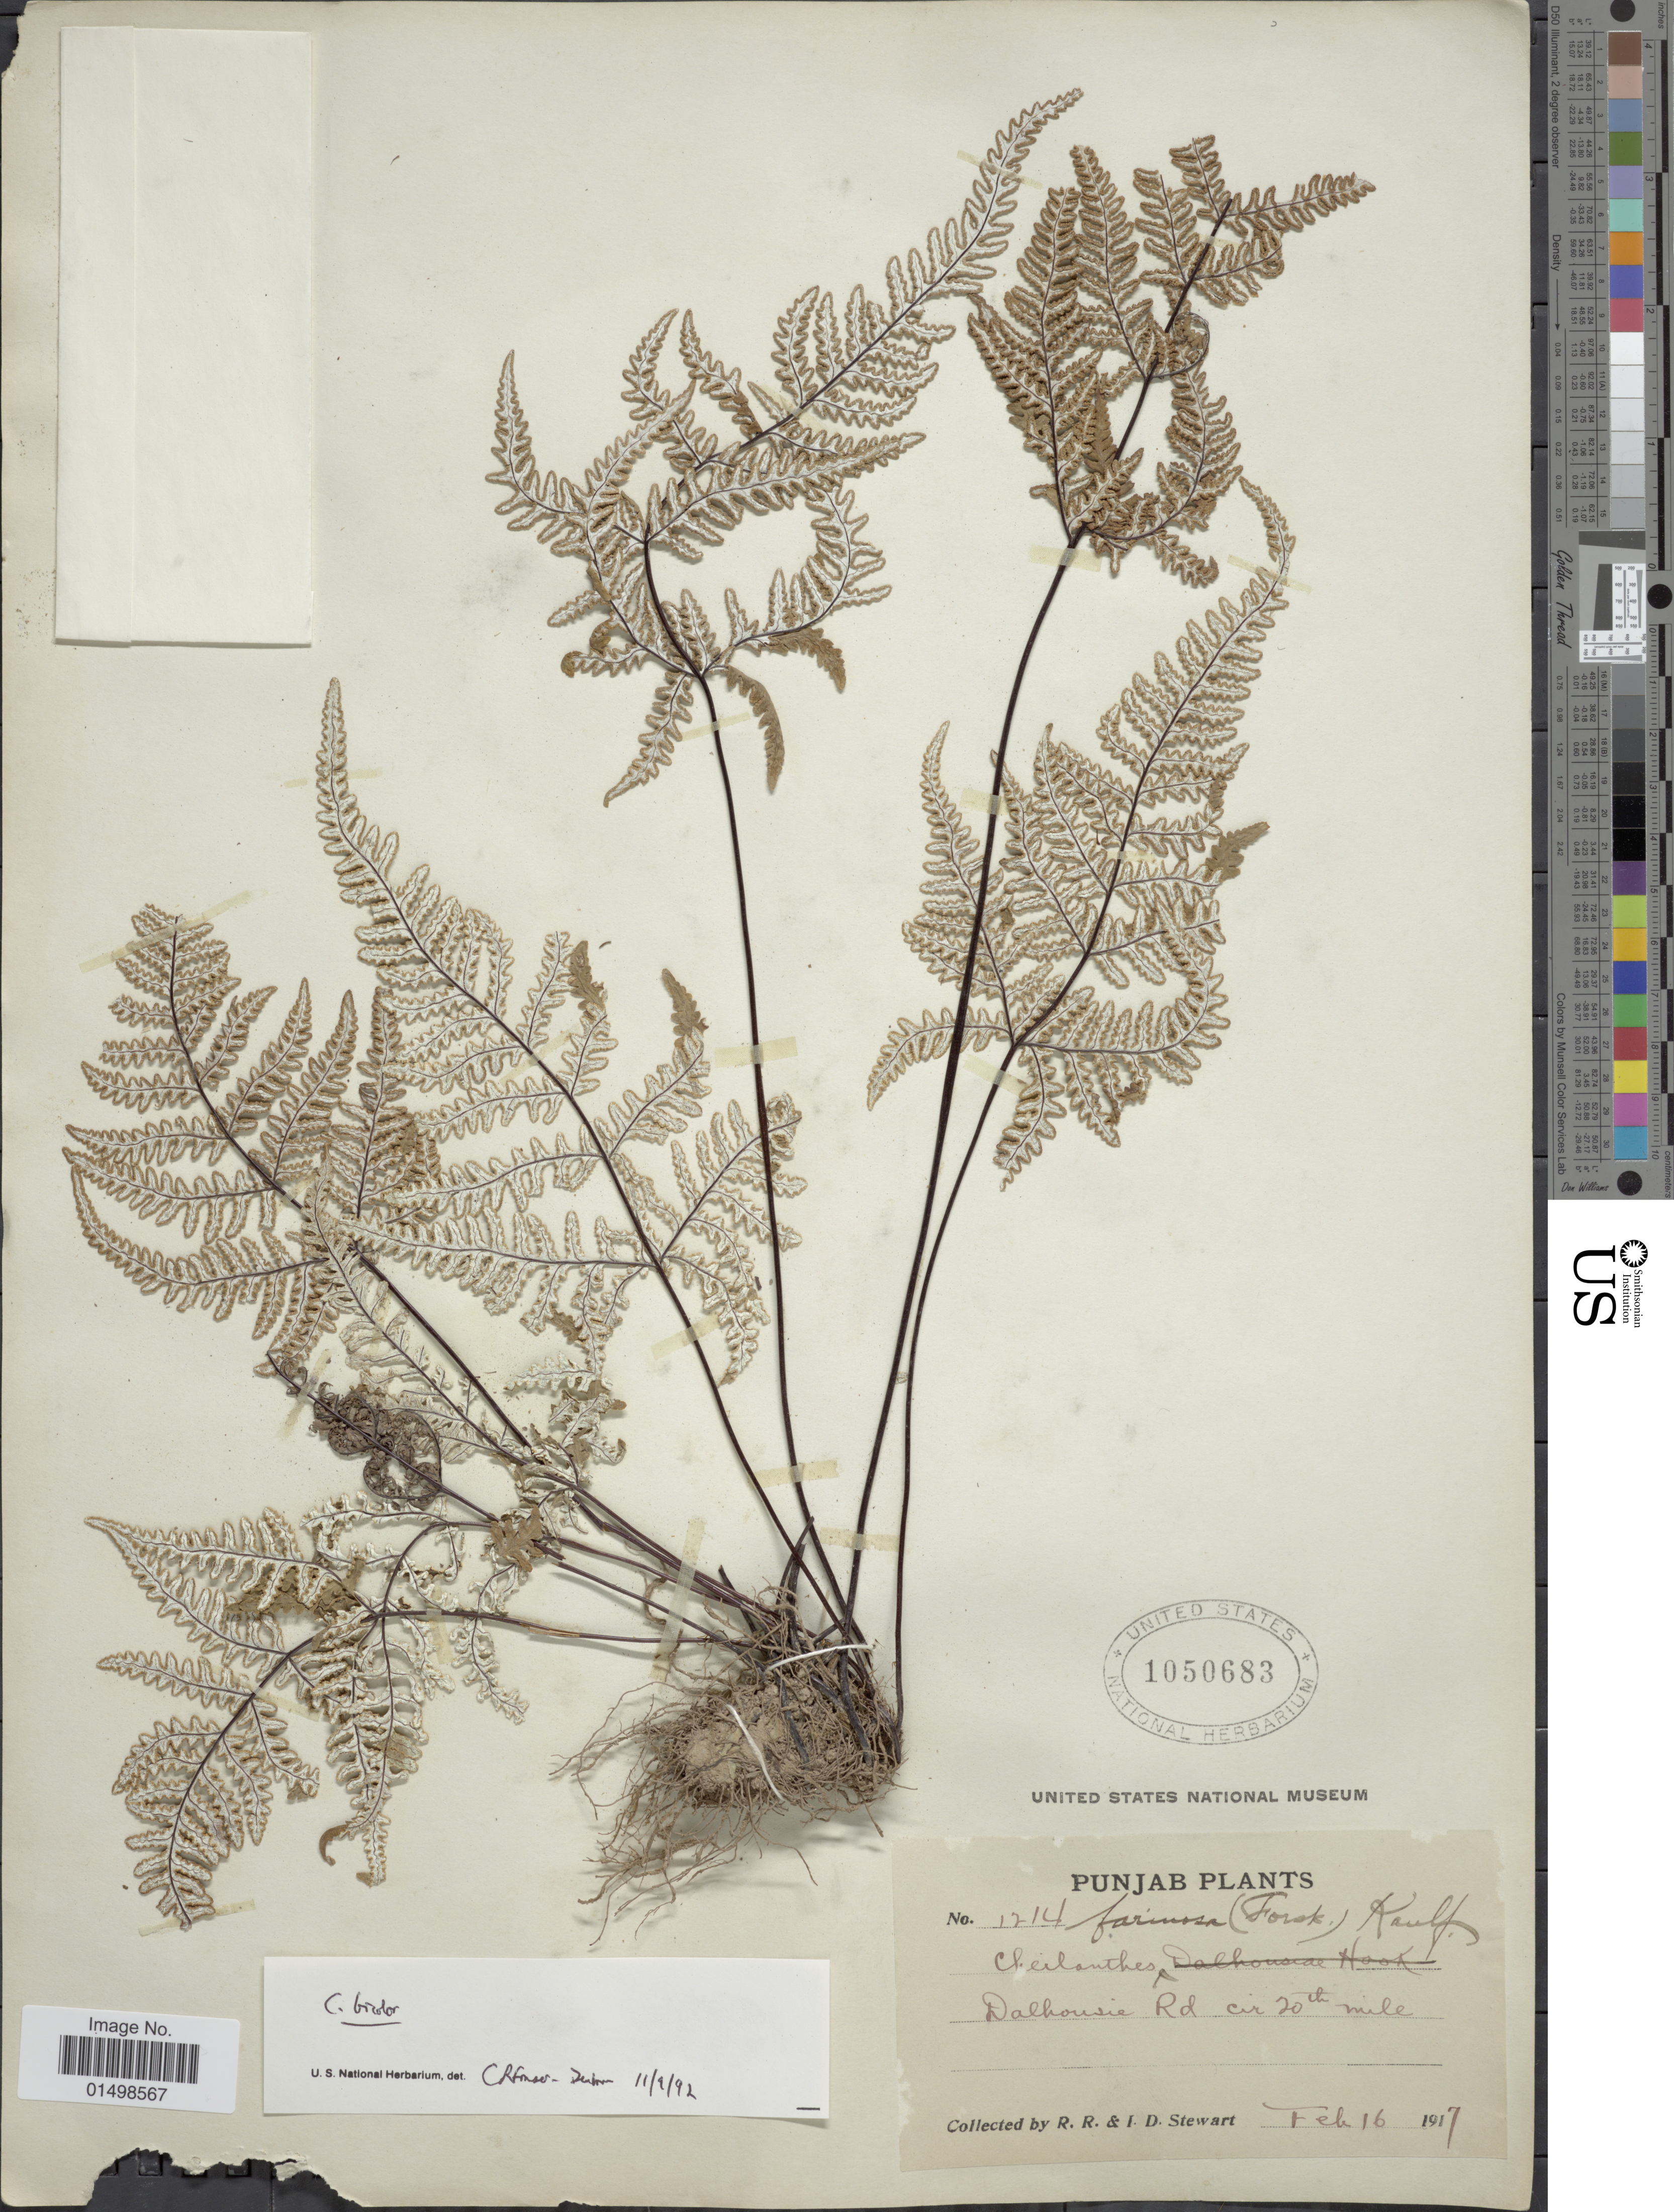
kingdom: Plantae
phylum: Tracheophyta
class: Polypodiopsida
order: Polypodiales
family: Pteridaceae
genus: Aleuritopteris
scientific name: Aleuritopteris farinosa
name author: (Forssk.) Fée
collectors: R. R. Stewart & I. Stewart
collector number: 1714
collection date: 1917-02-16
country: India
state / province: Punjab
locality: Punjab Plants, Dalhousie Rd cir 20th mile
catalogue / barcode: US 1050683